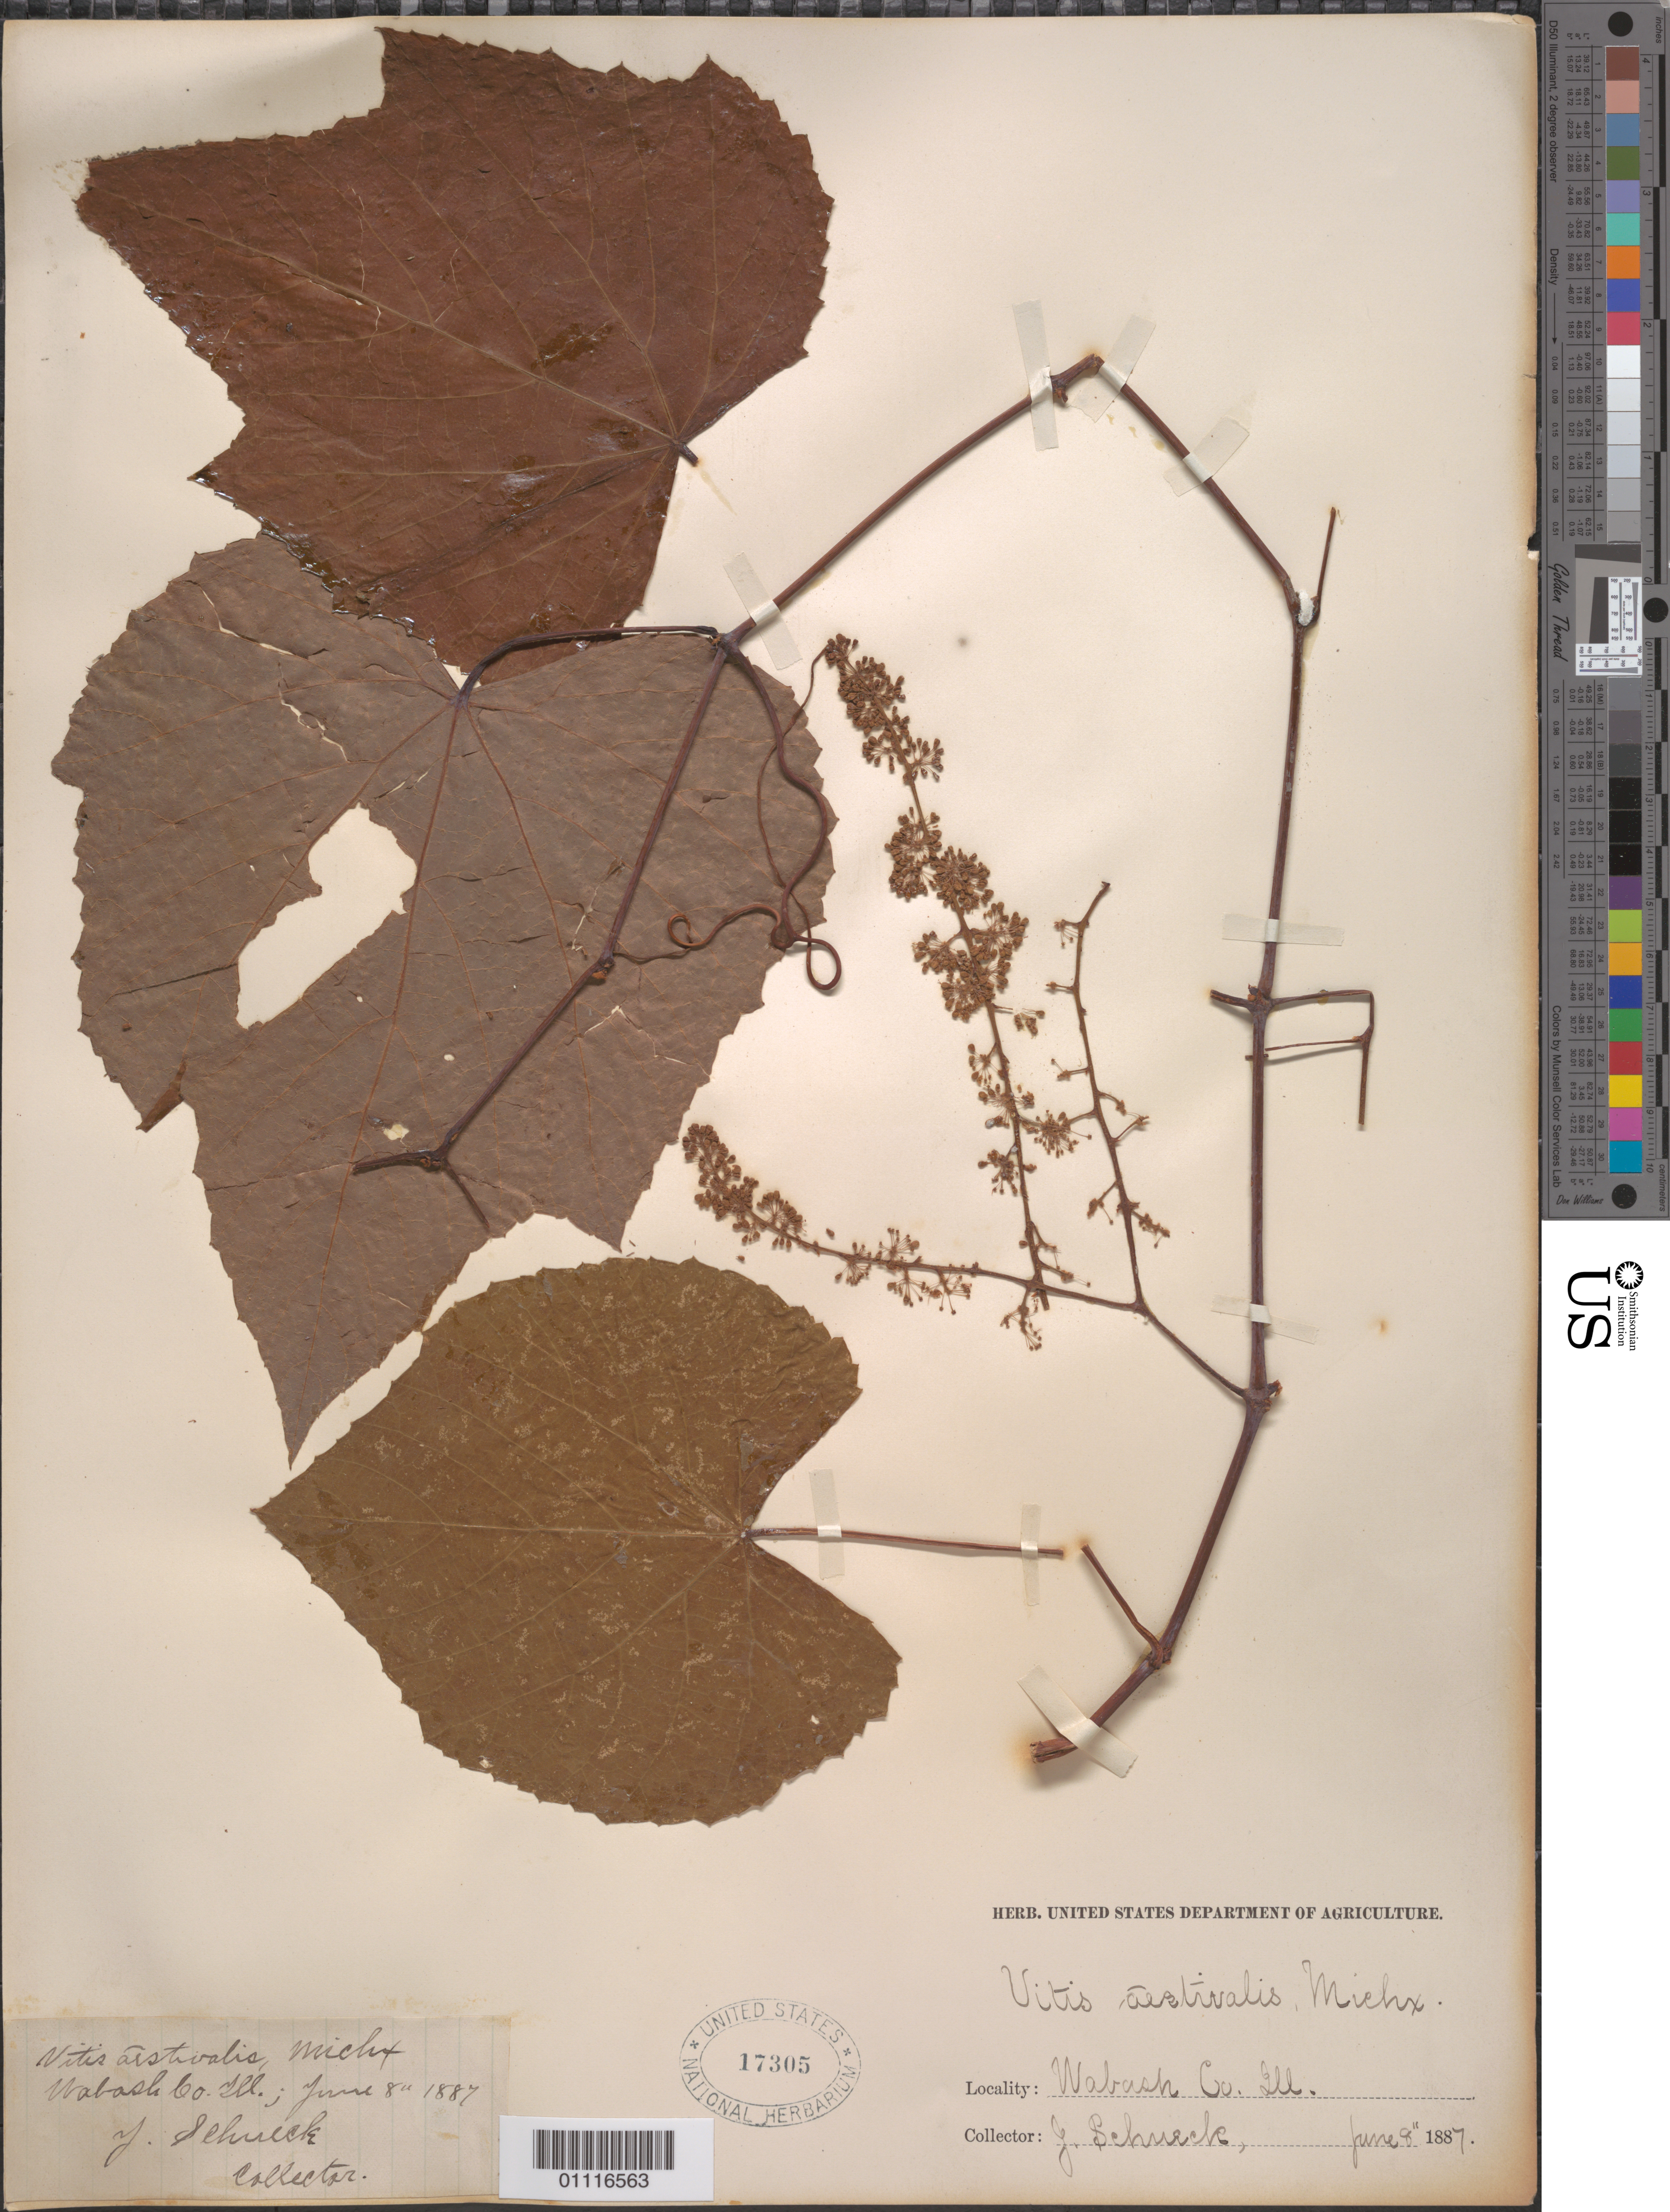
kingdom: Plantae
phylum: Tracheophyta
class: Magnoliopsida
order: Vitales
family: Vitaceae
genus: Vitis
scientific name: Vitis aestivalis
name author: Michx.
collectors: J. Schneck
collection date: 1887-06-08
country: United States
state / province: Illinois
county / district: Wabash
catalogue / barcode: US 17305